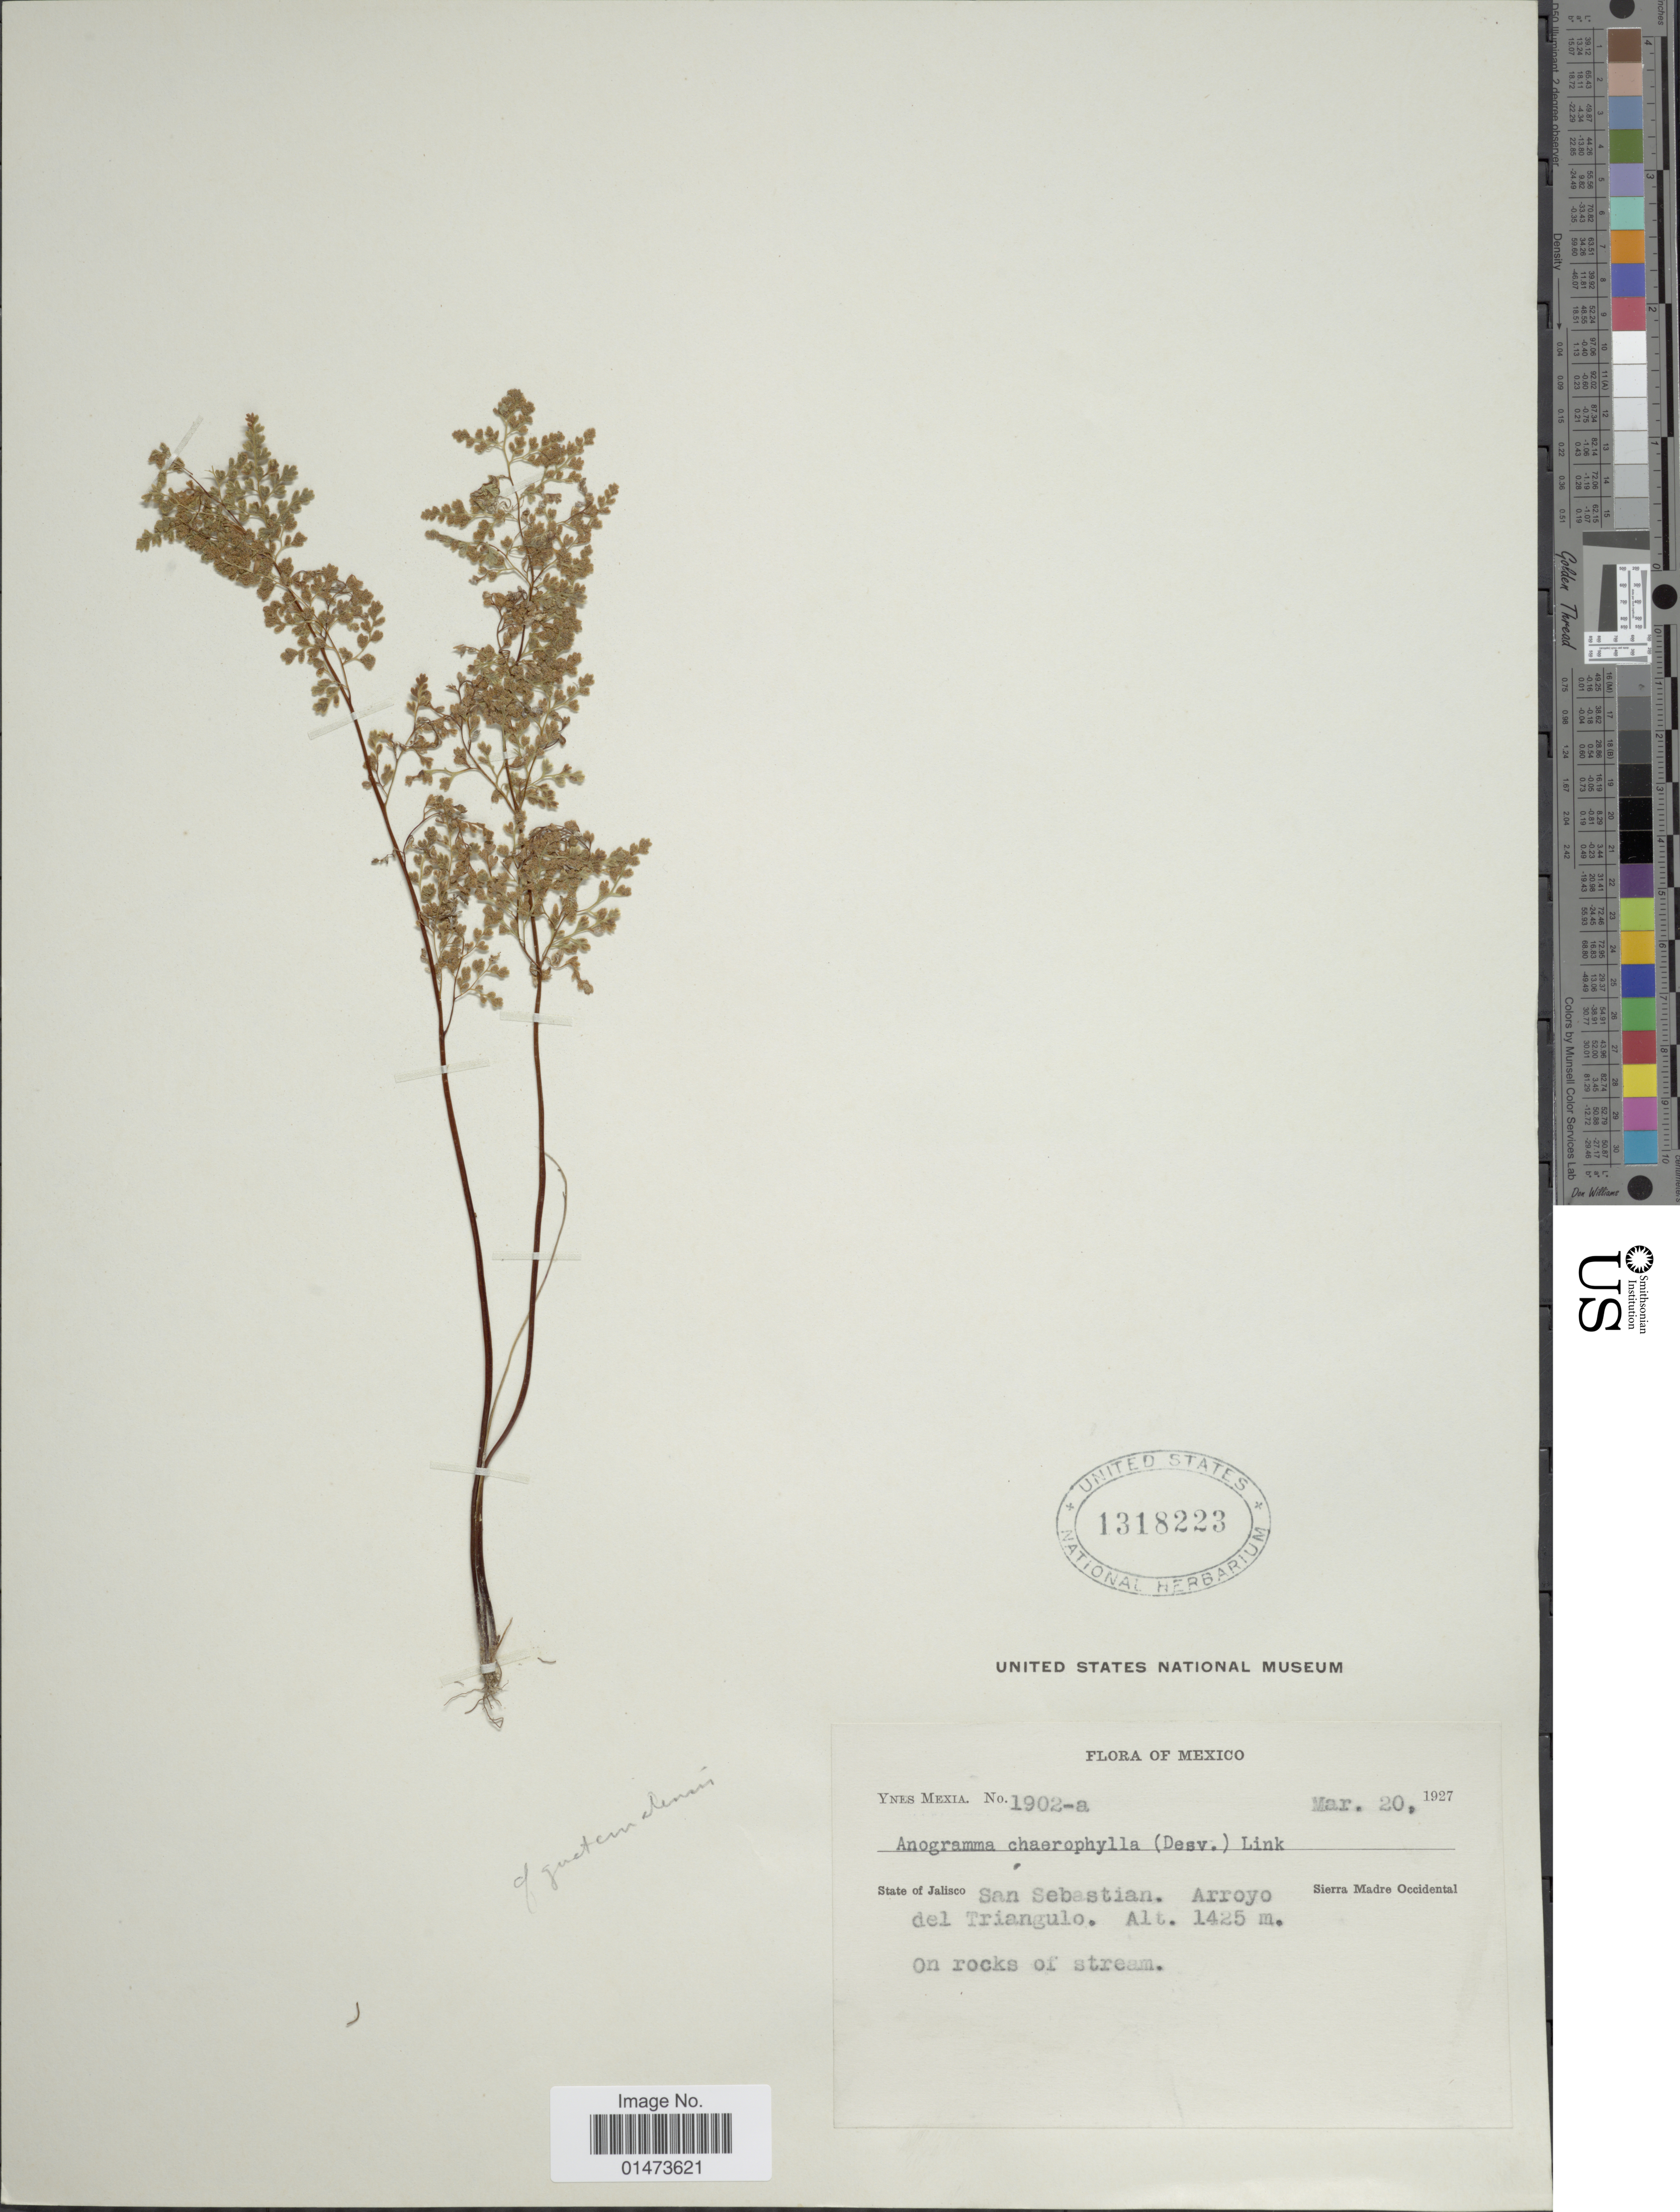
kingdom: Plantae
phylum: Tracheophyta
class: Polypodiopsida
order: Polypodiales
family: Pteridaceae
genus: Anogramma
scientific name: Anogramma guatemalensis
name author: (Domin) C. Chr.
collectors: Y. Mexia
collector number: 1902-a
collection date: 1927-03-20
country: Mexico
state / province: Jalisco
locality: State of Jalisco, San Sebastian. Arroyo del Triangula. Sierra Madre Occidental.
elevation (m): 1425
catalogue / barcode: US 1318223